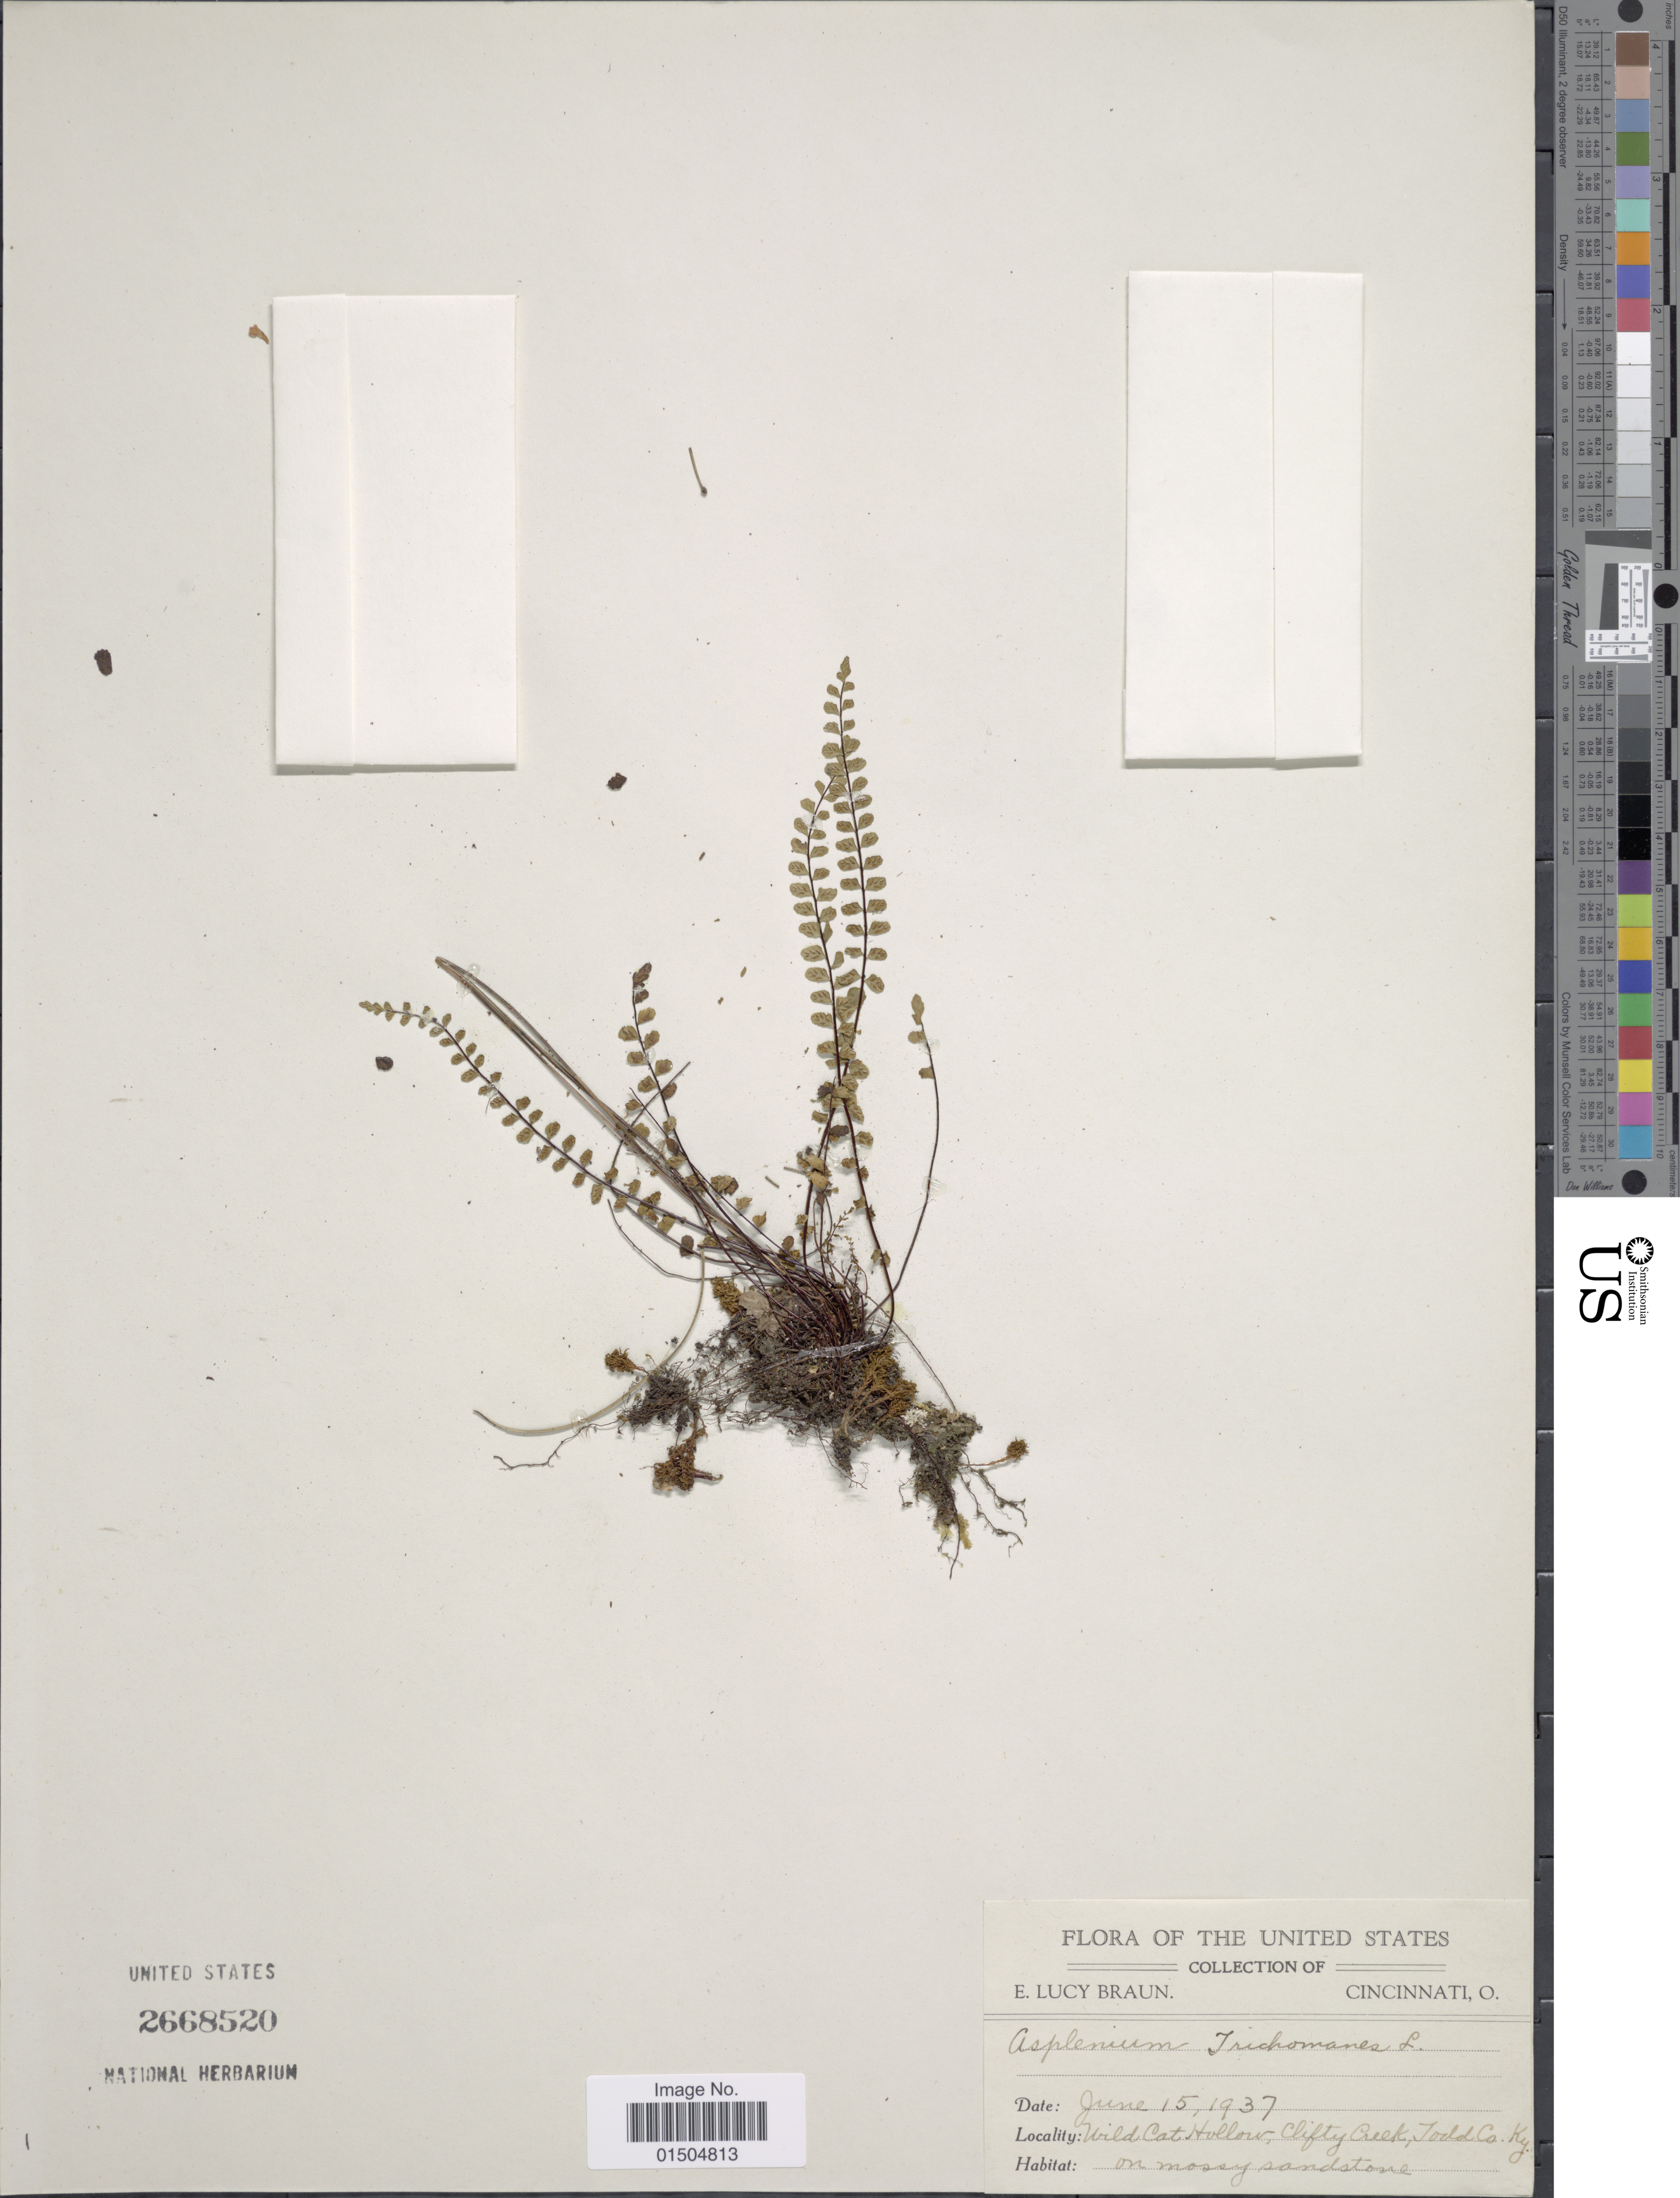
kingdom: Plantae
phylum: Tracheophyta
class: Polypodiopsida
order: Polypodiales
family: Aspleniaceae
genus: Asplenium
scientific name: Asplenium trichomanes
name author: L.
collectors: E. L. Braun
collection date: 1937-06-15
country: United States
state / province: Kentucky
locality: Wild Cat Hollow, Clifty Creek, Todd Co.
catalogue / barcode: US 2668520